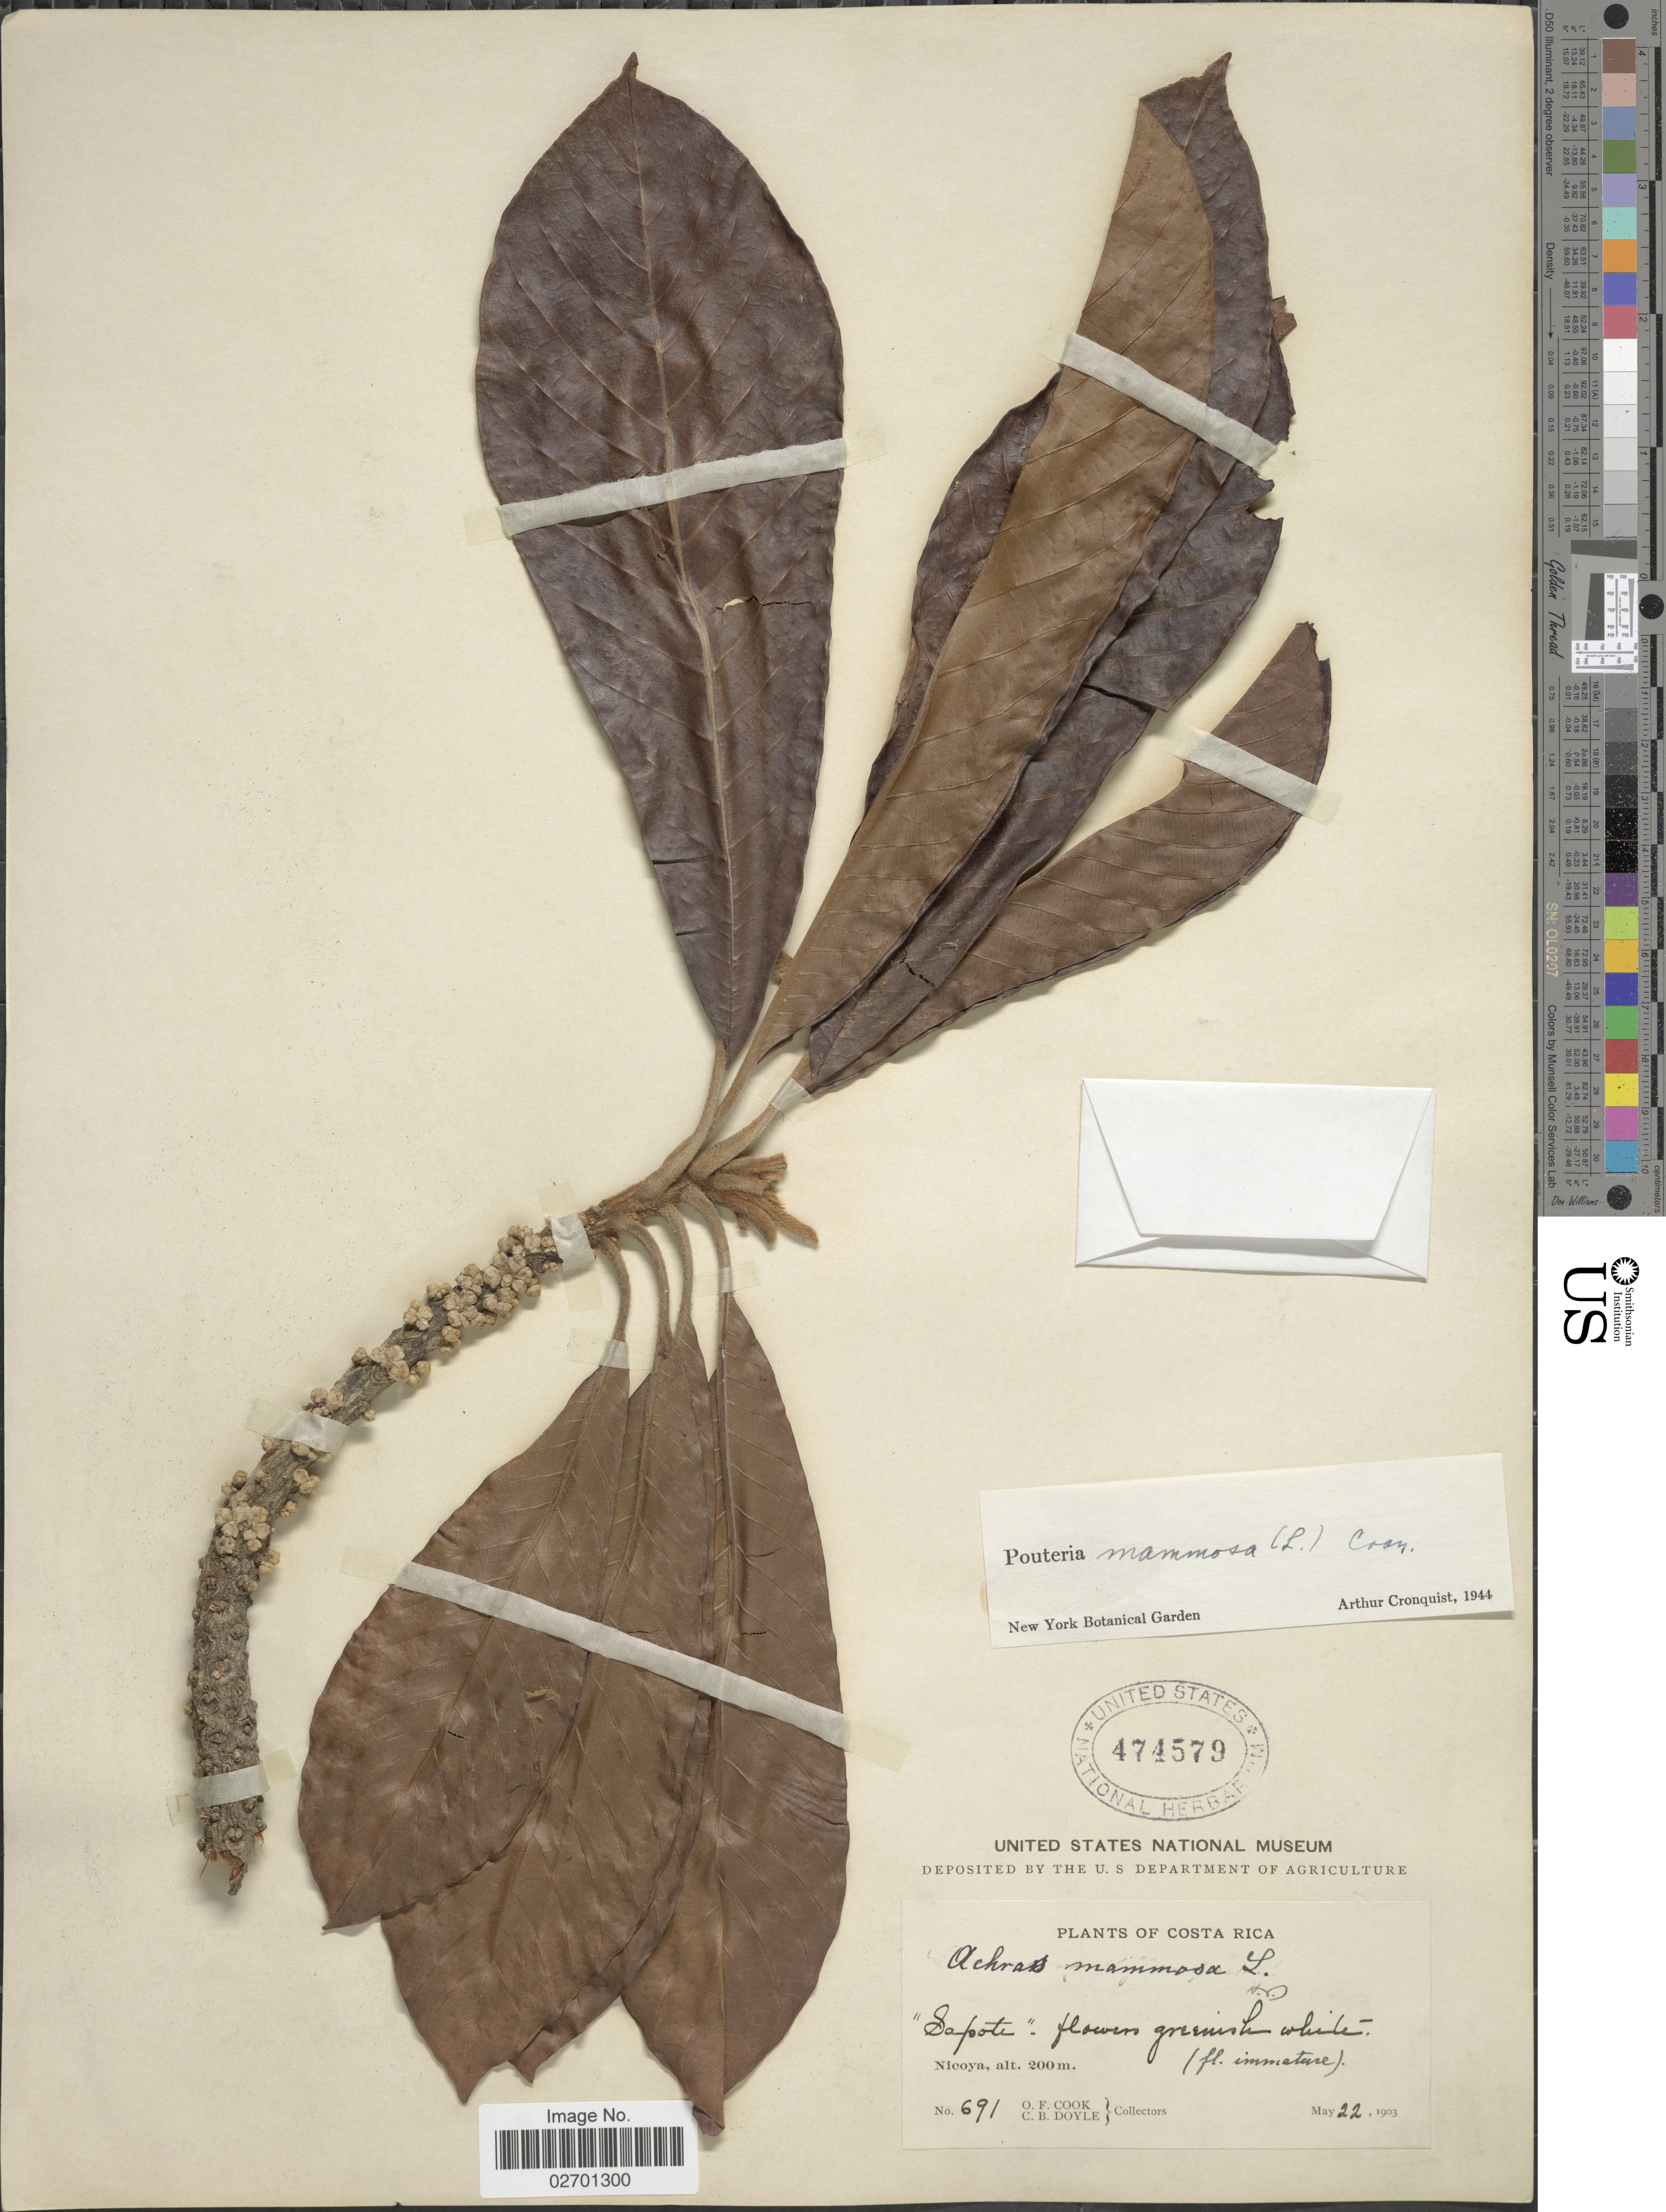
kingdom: Plantae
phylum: Tracheophyta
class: Magnoliopsida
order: Ericales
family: Sapotaceae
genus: Pouteria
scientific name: Pouteria sapota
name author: (Jacq.) H.E. Moore & Stearn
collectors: O. F. Cook & C. Doyle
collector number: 691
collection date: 1903-05-22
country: Costa Rica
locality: Nicoya.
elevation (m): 200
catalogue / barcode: US 474579